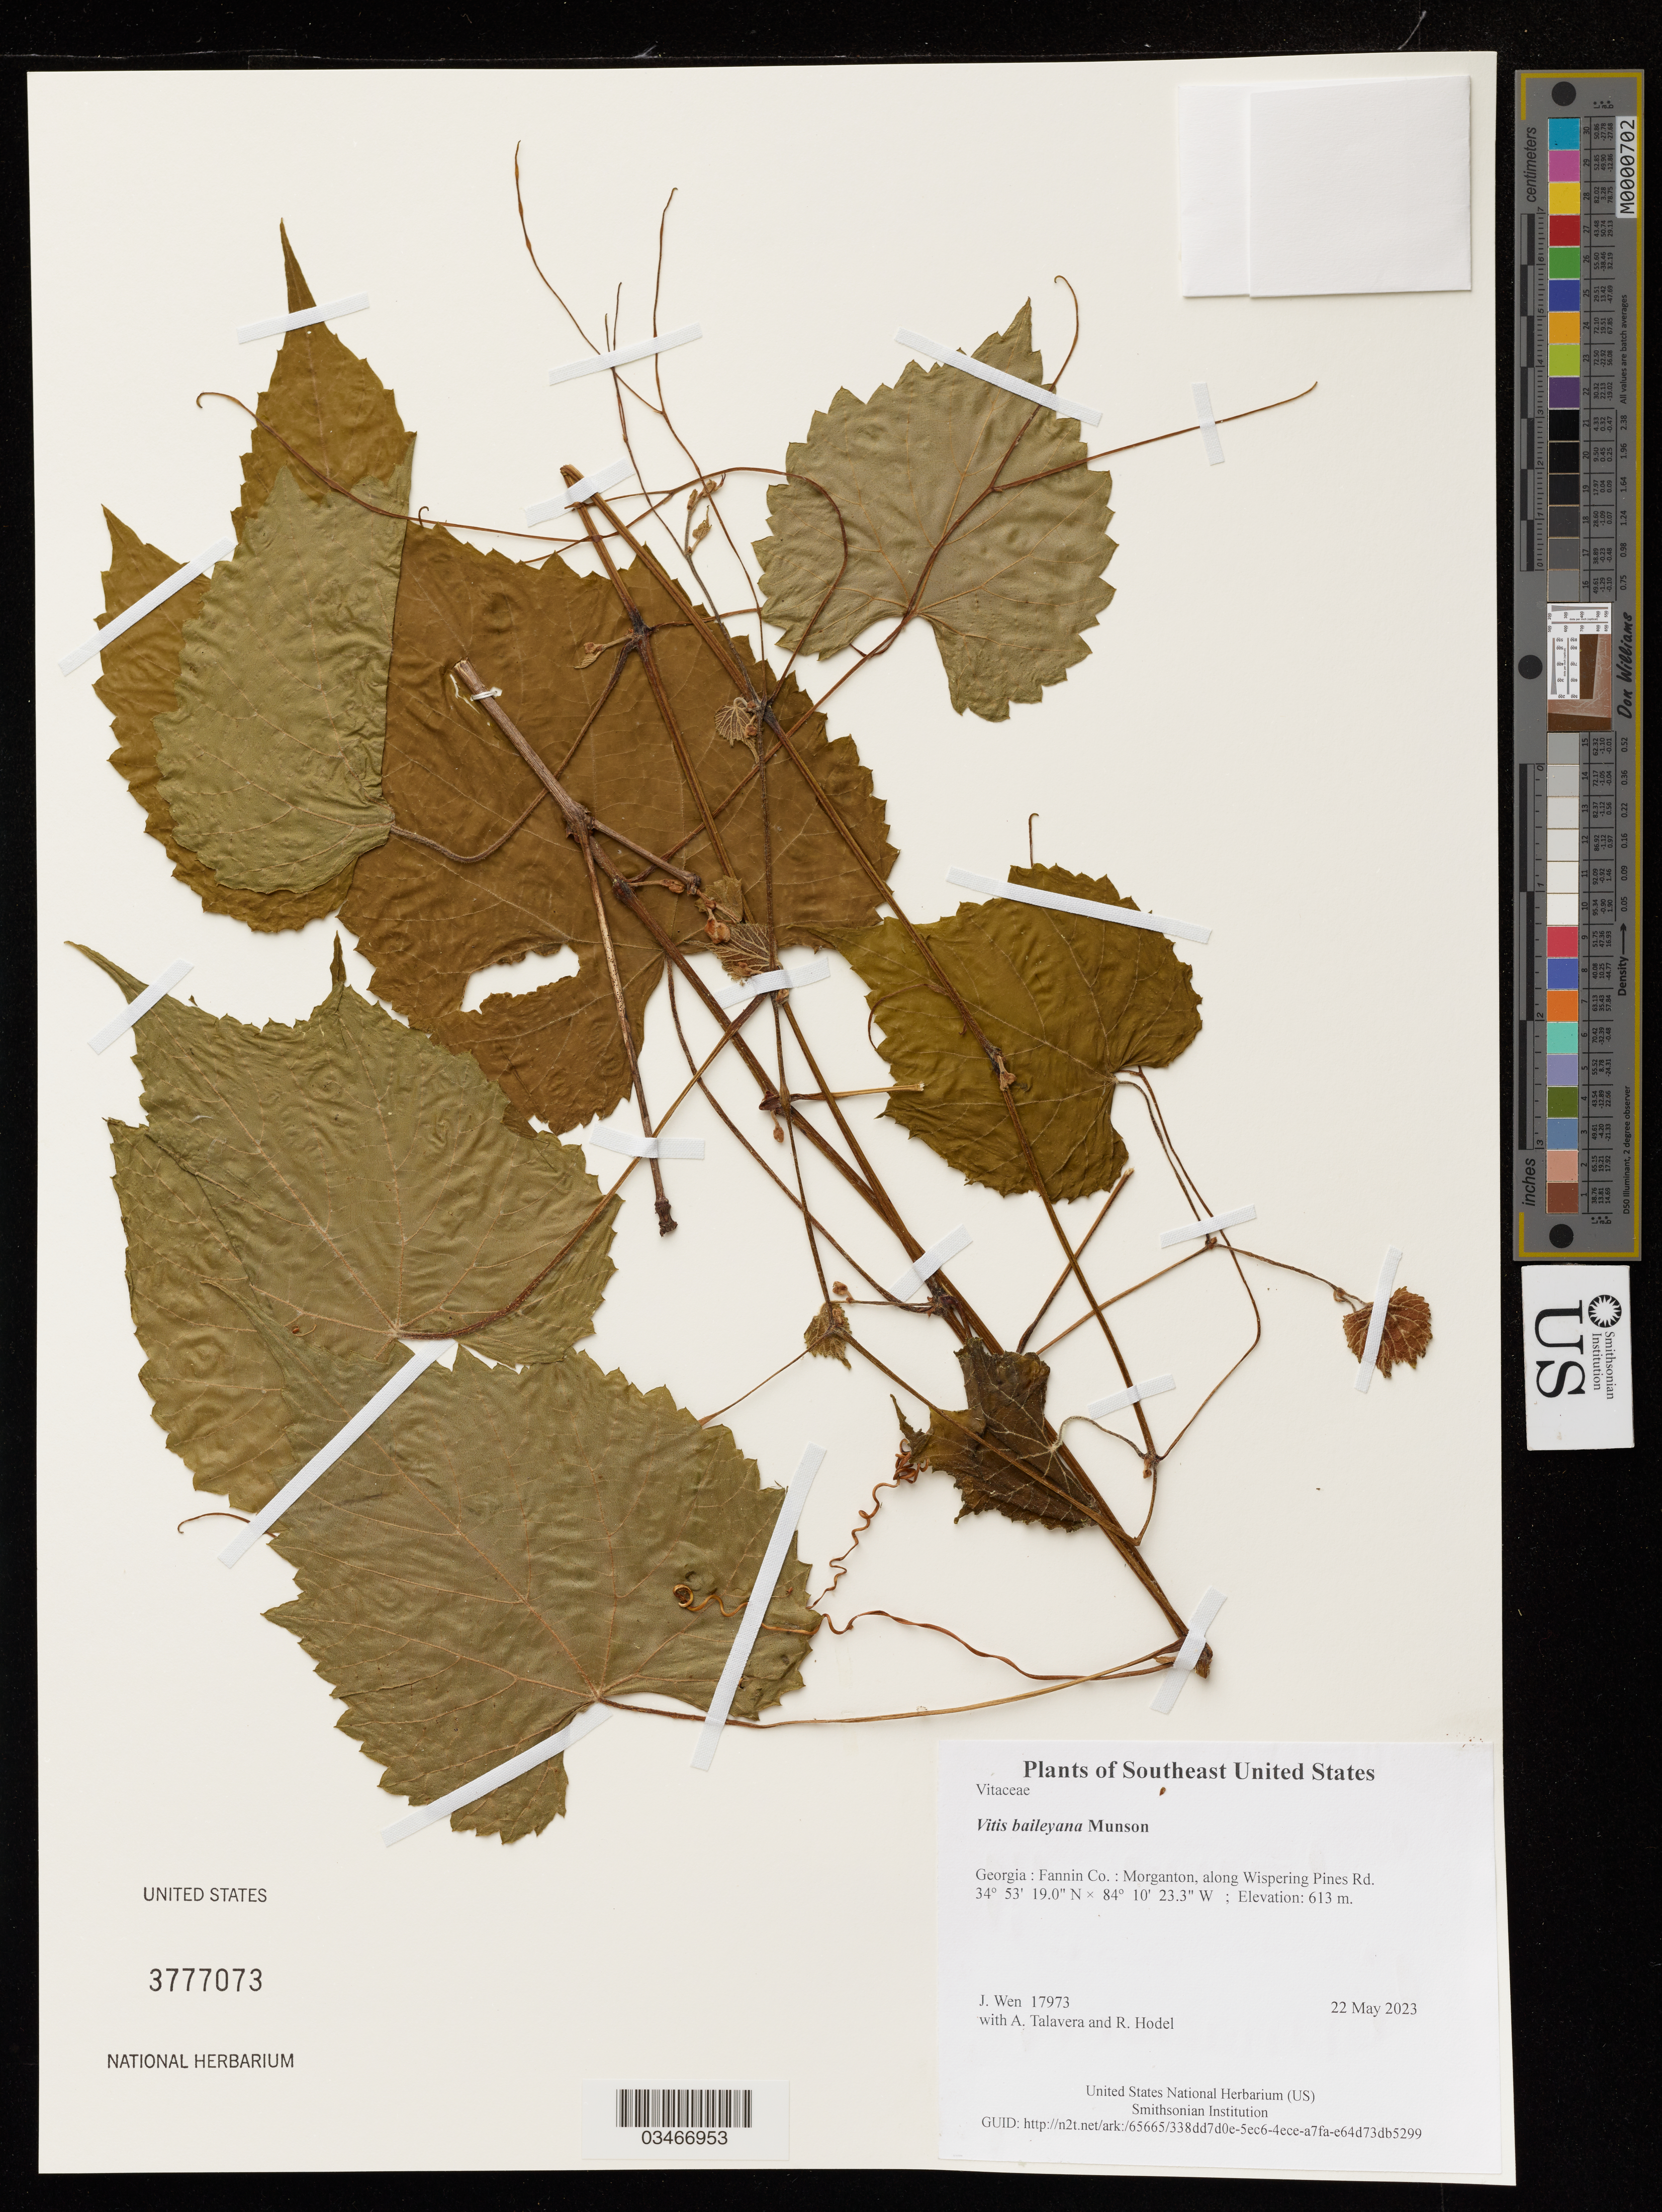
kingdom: Plantae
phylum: Tracheophyta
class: Magnoliopsida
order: Vitales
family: Vitaceae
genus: Vitis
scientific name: Vitis baileyana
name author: Munson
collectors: J. Wen, A. Talavera & R. Hodel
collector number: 17973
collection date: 2023-05-22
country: United States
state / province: Georgia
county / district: Fannin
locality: Morganton, along Wispering Pines Rd.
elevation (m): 613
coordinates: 34 53.316 N, 84 10.389 W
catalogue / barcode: US 3777073